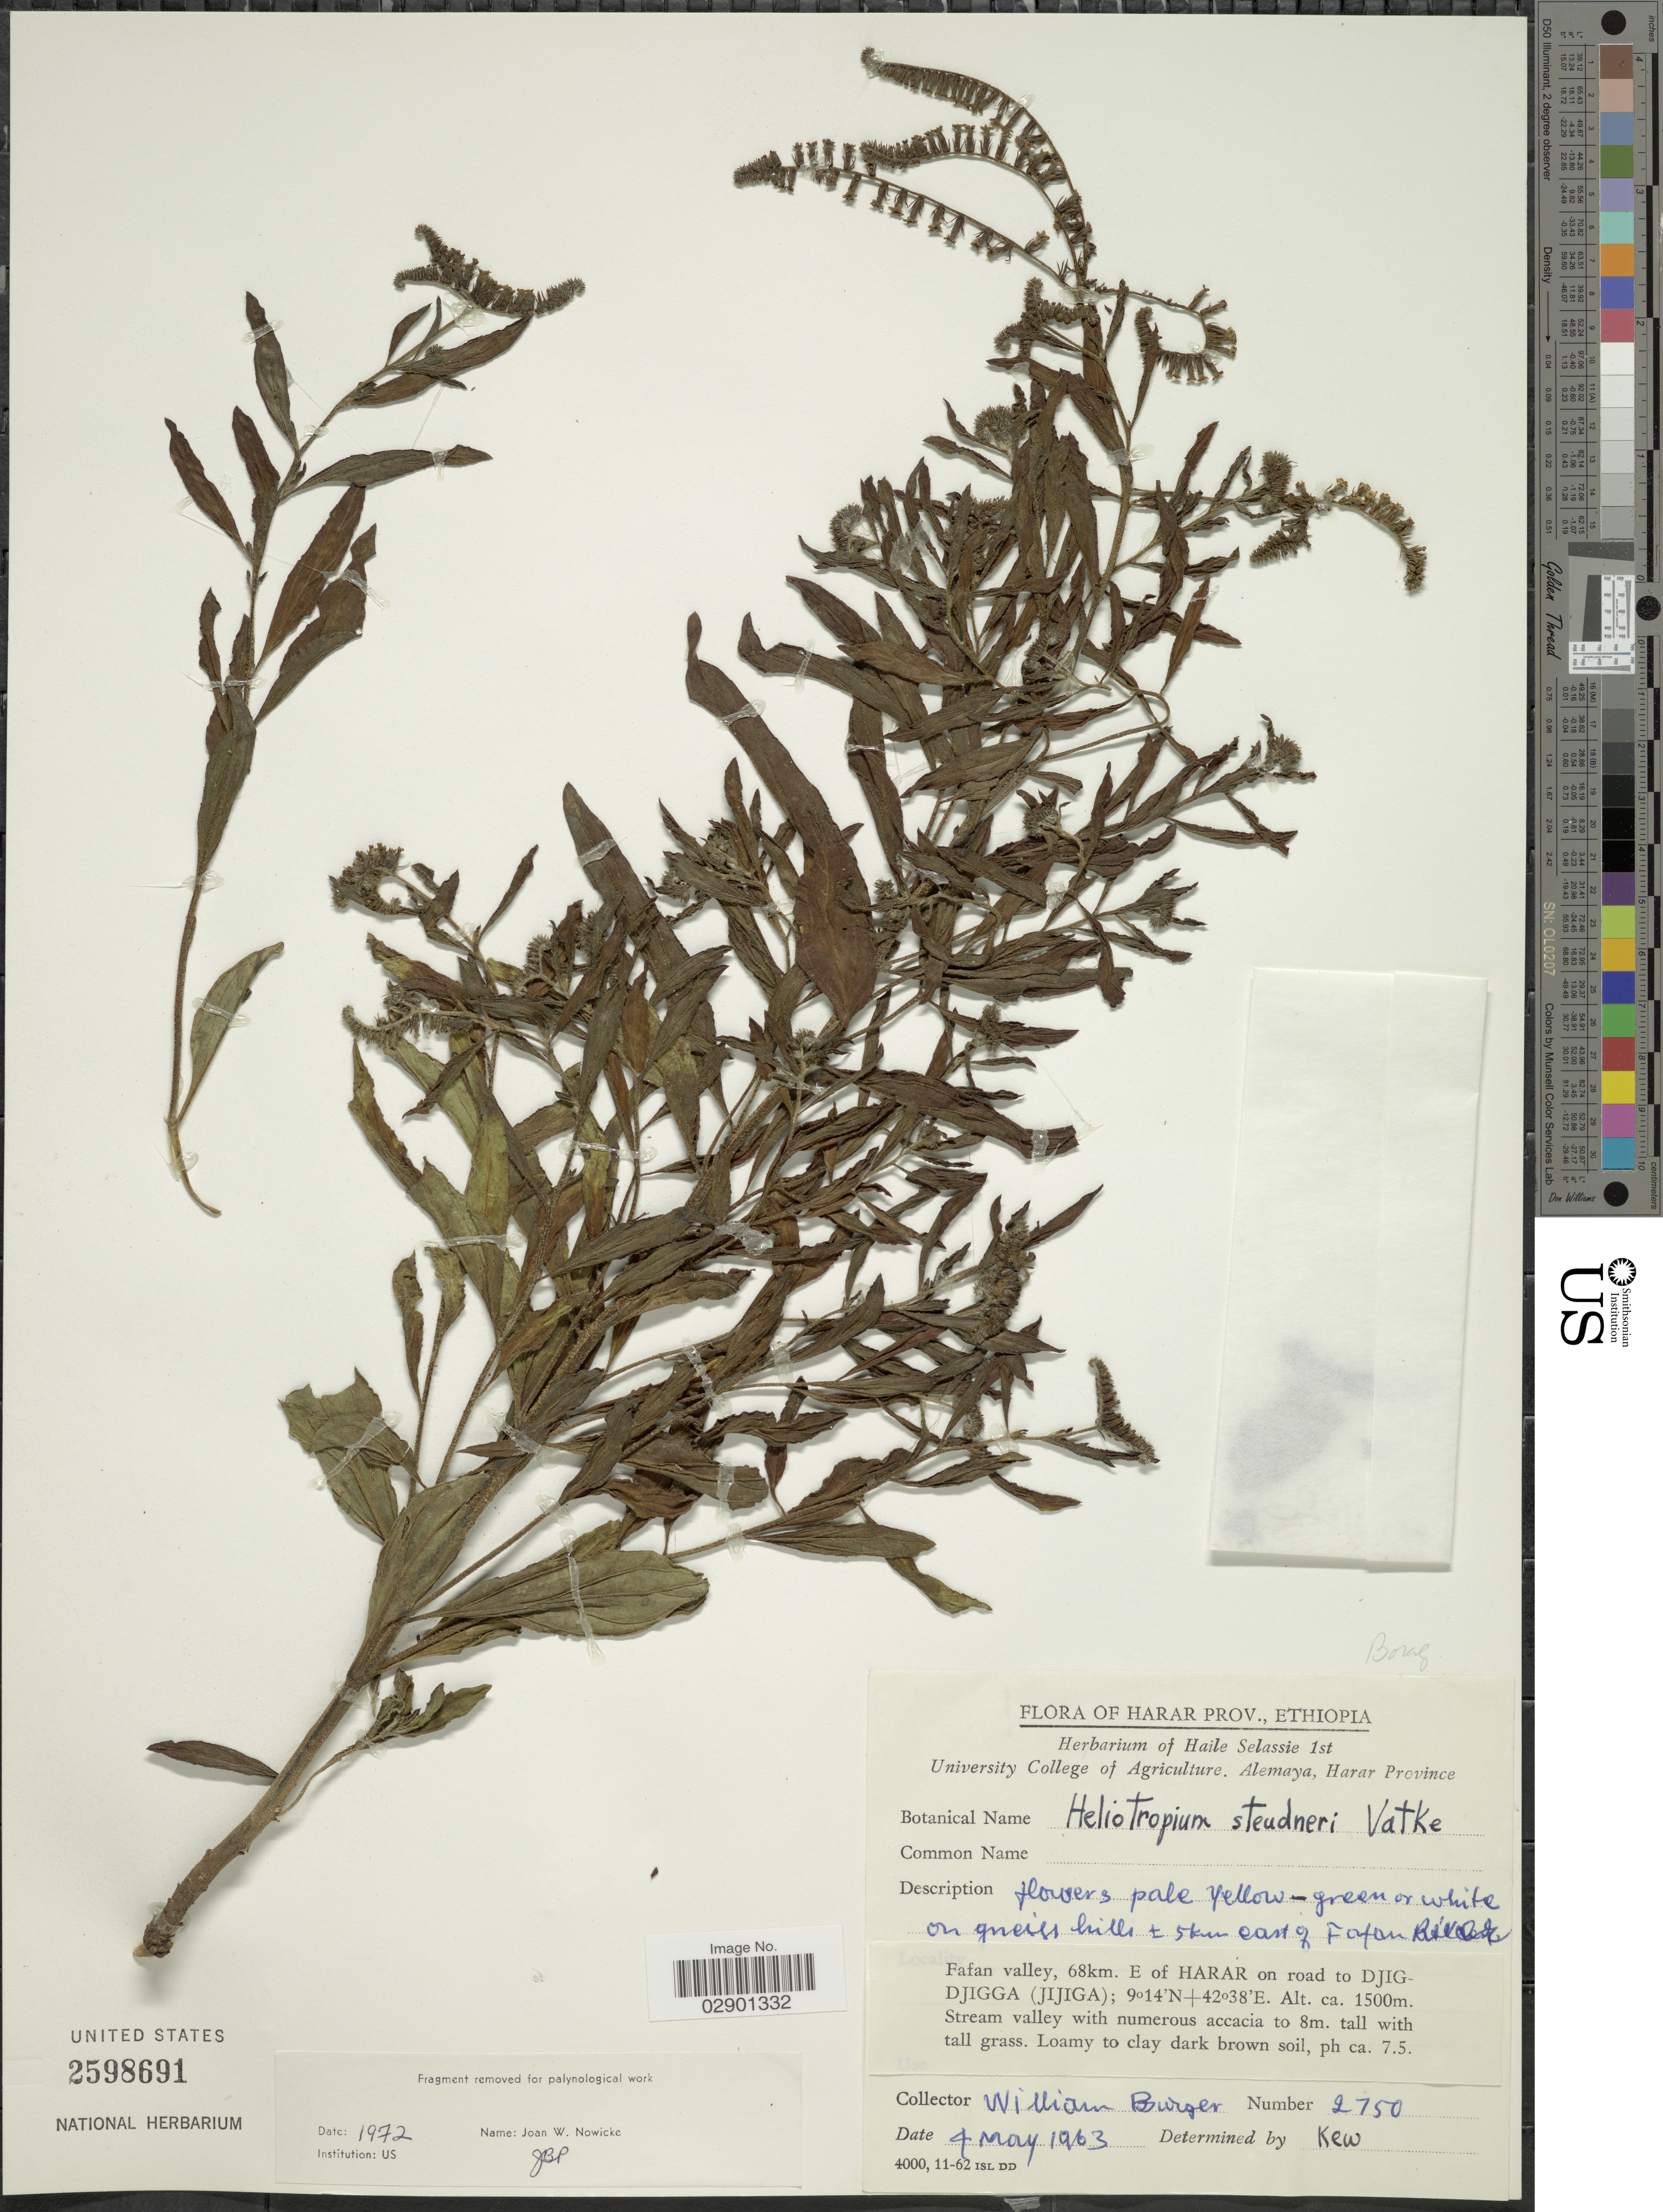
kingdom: Plantae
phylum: Tracheophyta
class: Magnoliopsida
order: Boraginales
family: Heliotropiaceae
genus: Heliotropium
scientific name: Heliotropium steudneri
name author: Vatke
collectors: W. Burger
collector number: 2750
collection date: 1963-05-04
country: Ethiopia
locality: Harar Prov., Fafan valley, 68km. E of Harar on road to Djig-Djigga (Jijiga).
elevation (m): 1500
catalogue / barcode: US 2598691